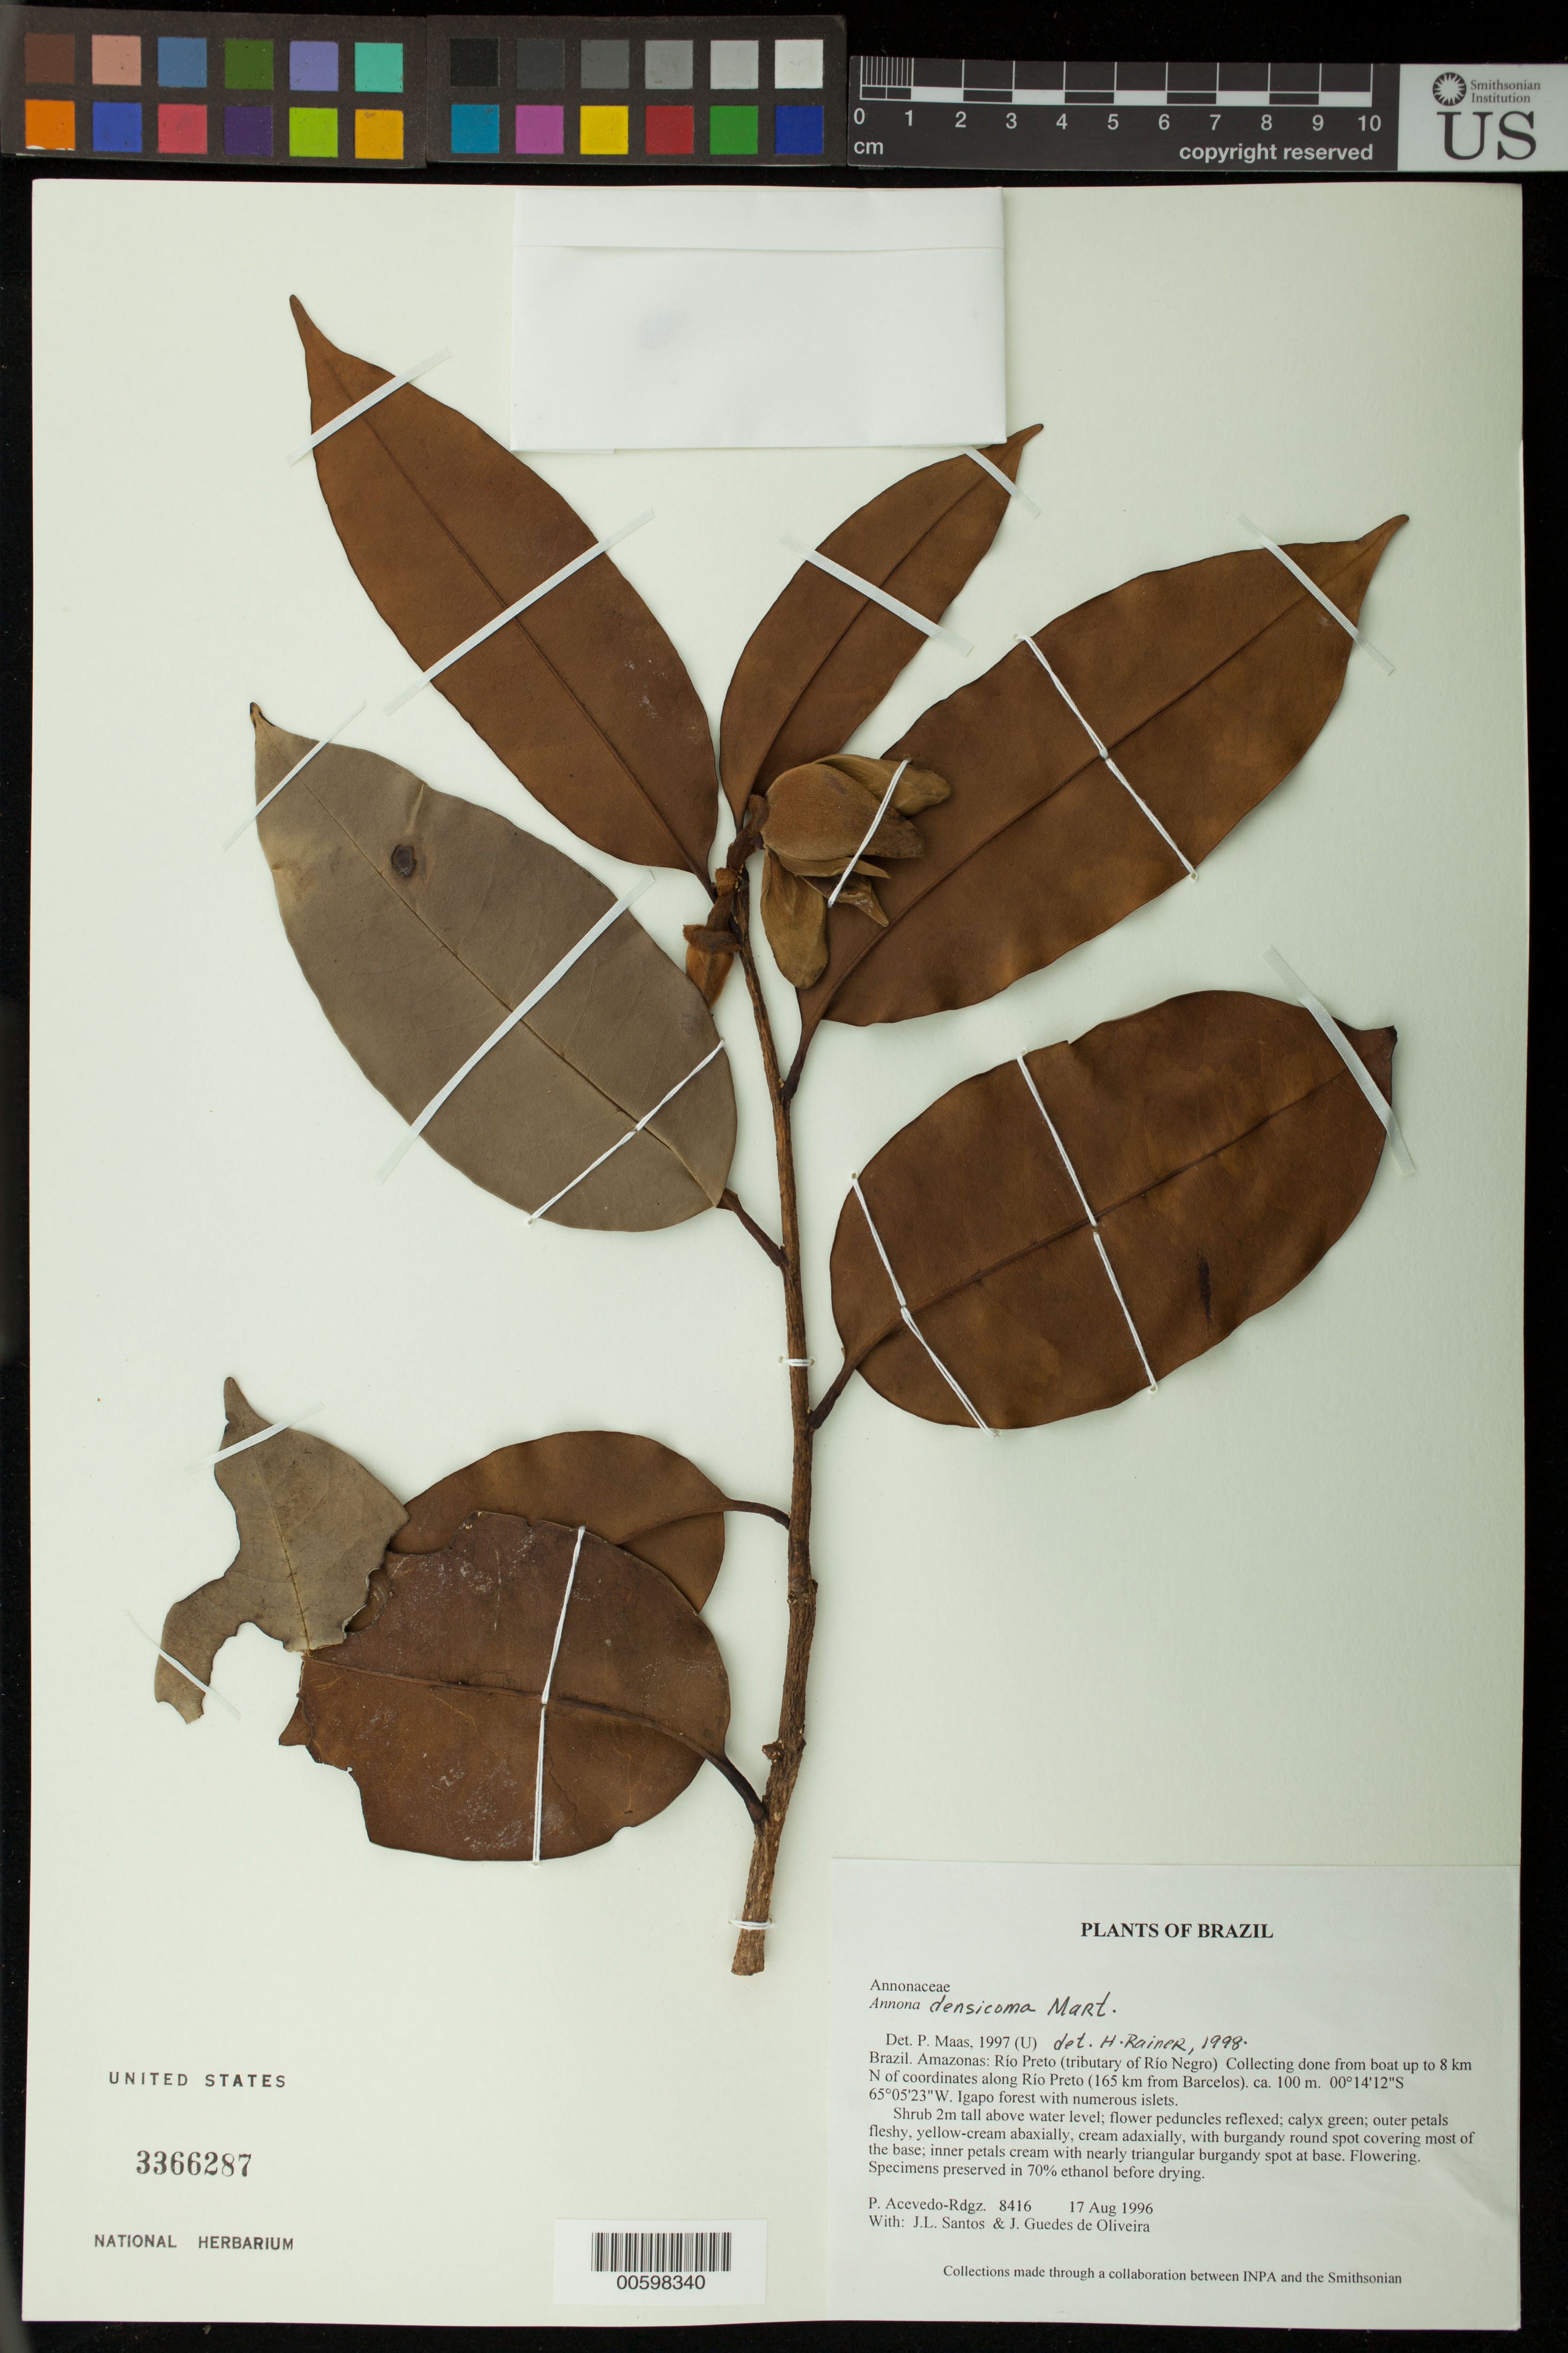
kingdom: Plantae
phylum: Tracheophyta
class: Magnoliopsida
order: Magnoliales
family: Annonaceae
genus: Annona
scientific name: Annona densicoma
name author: Mart.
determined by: Rainer, H.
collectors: P. Acevedo-Rodr., J. L. Santos & J. Guedes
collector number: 8416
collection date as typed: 17 Aug 1996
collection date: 1996-08-17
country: Brazil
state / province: Amazonas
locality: Amazonas: Río Preto (tributary of Río Negro) Collecting done from boat up to 8 km N of coordinates along Río Preto (165 km from Barcelos).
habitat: Igapo forest with numerous islets.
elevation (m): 100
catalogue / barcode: US 3366287